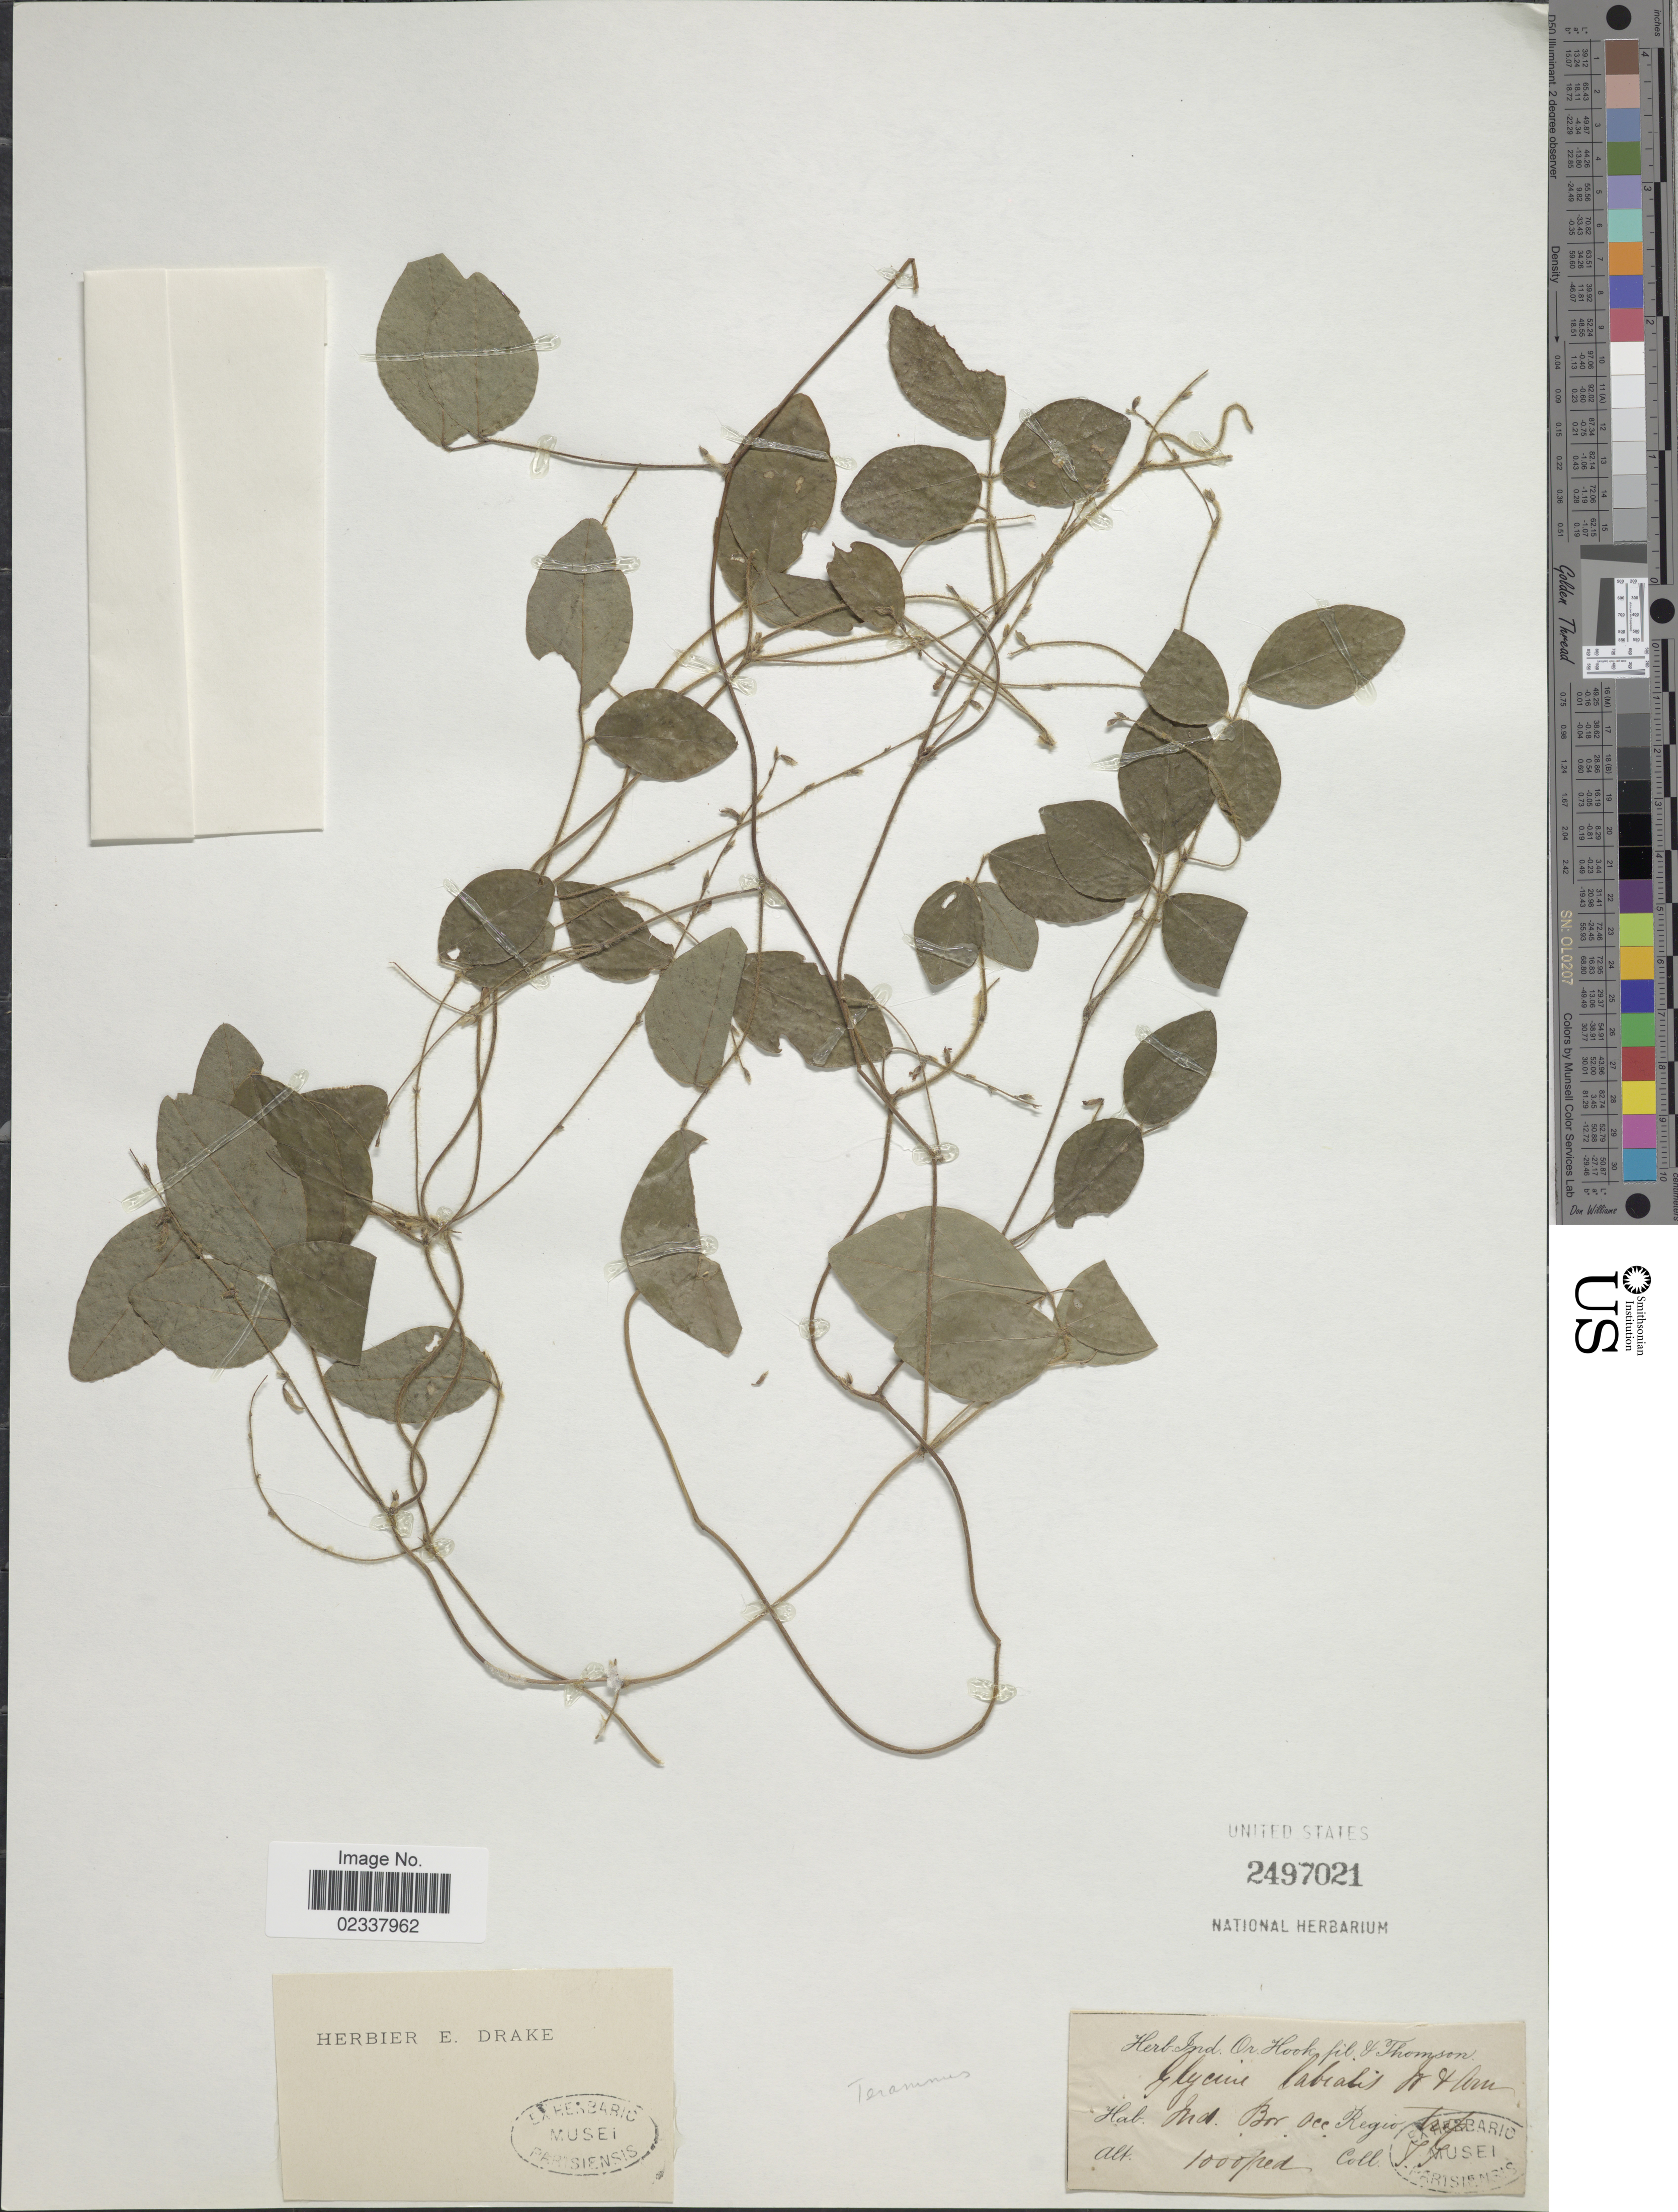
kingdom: Plantae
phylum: Tracheophyta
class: Magnoliopsida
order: Fabales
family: Fabaceae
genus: Teramnus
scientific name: Teramnus labialis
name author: (L. f.) Spreng.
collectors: T. Thomson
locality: Ind. Bor. Occ., Regio trop.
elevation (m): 305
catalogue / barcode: US 2497021